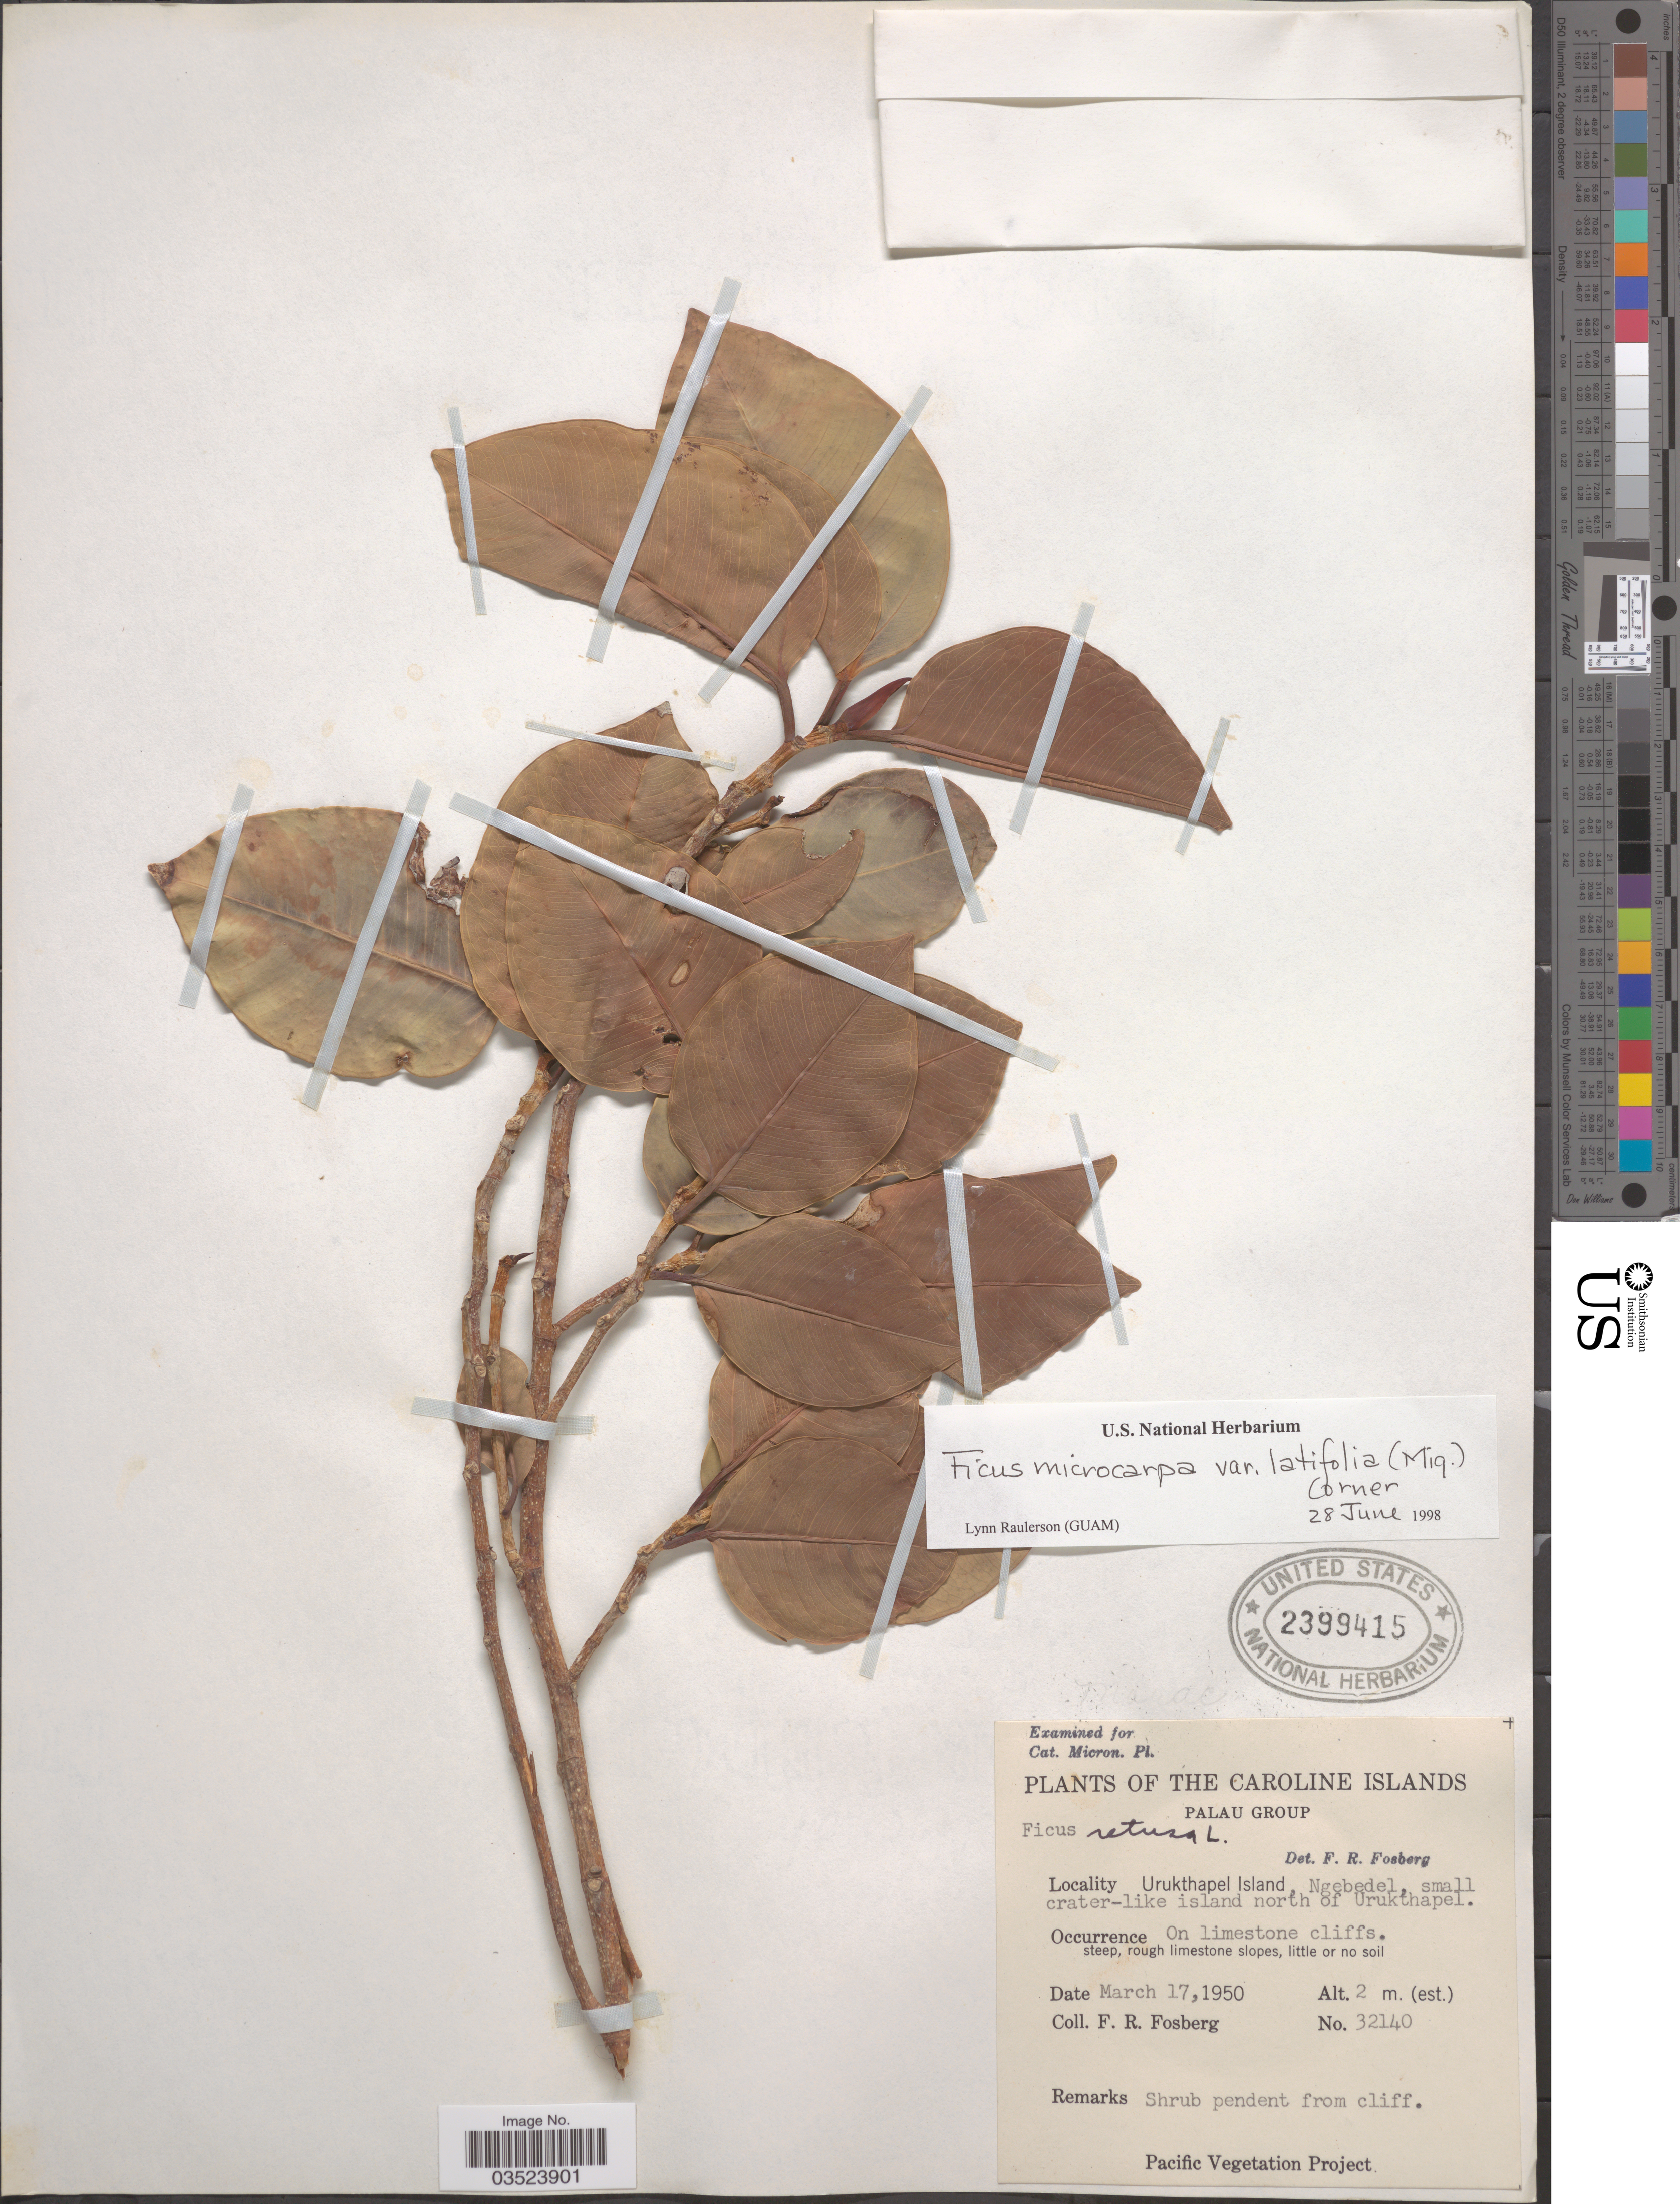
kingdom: Plantae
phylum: Tracheophyta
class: Magnoliopsida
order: Rosales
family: Moraceae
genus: Ficus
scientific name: Ficus microcarpa var. latifolia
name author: (Miq.) Corner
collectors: F. R. Fosberg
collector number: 32140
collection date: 1950-03-17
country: Palau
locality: The Caroline Islands. Palau Group. Urukthapel Island, Ngebedel, small crater-like island north of Urukthapel.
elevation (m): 2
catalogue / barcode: US 2399415